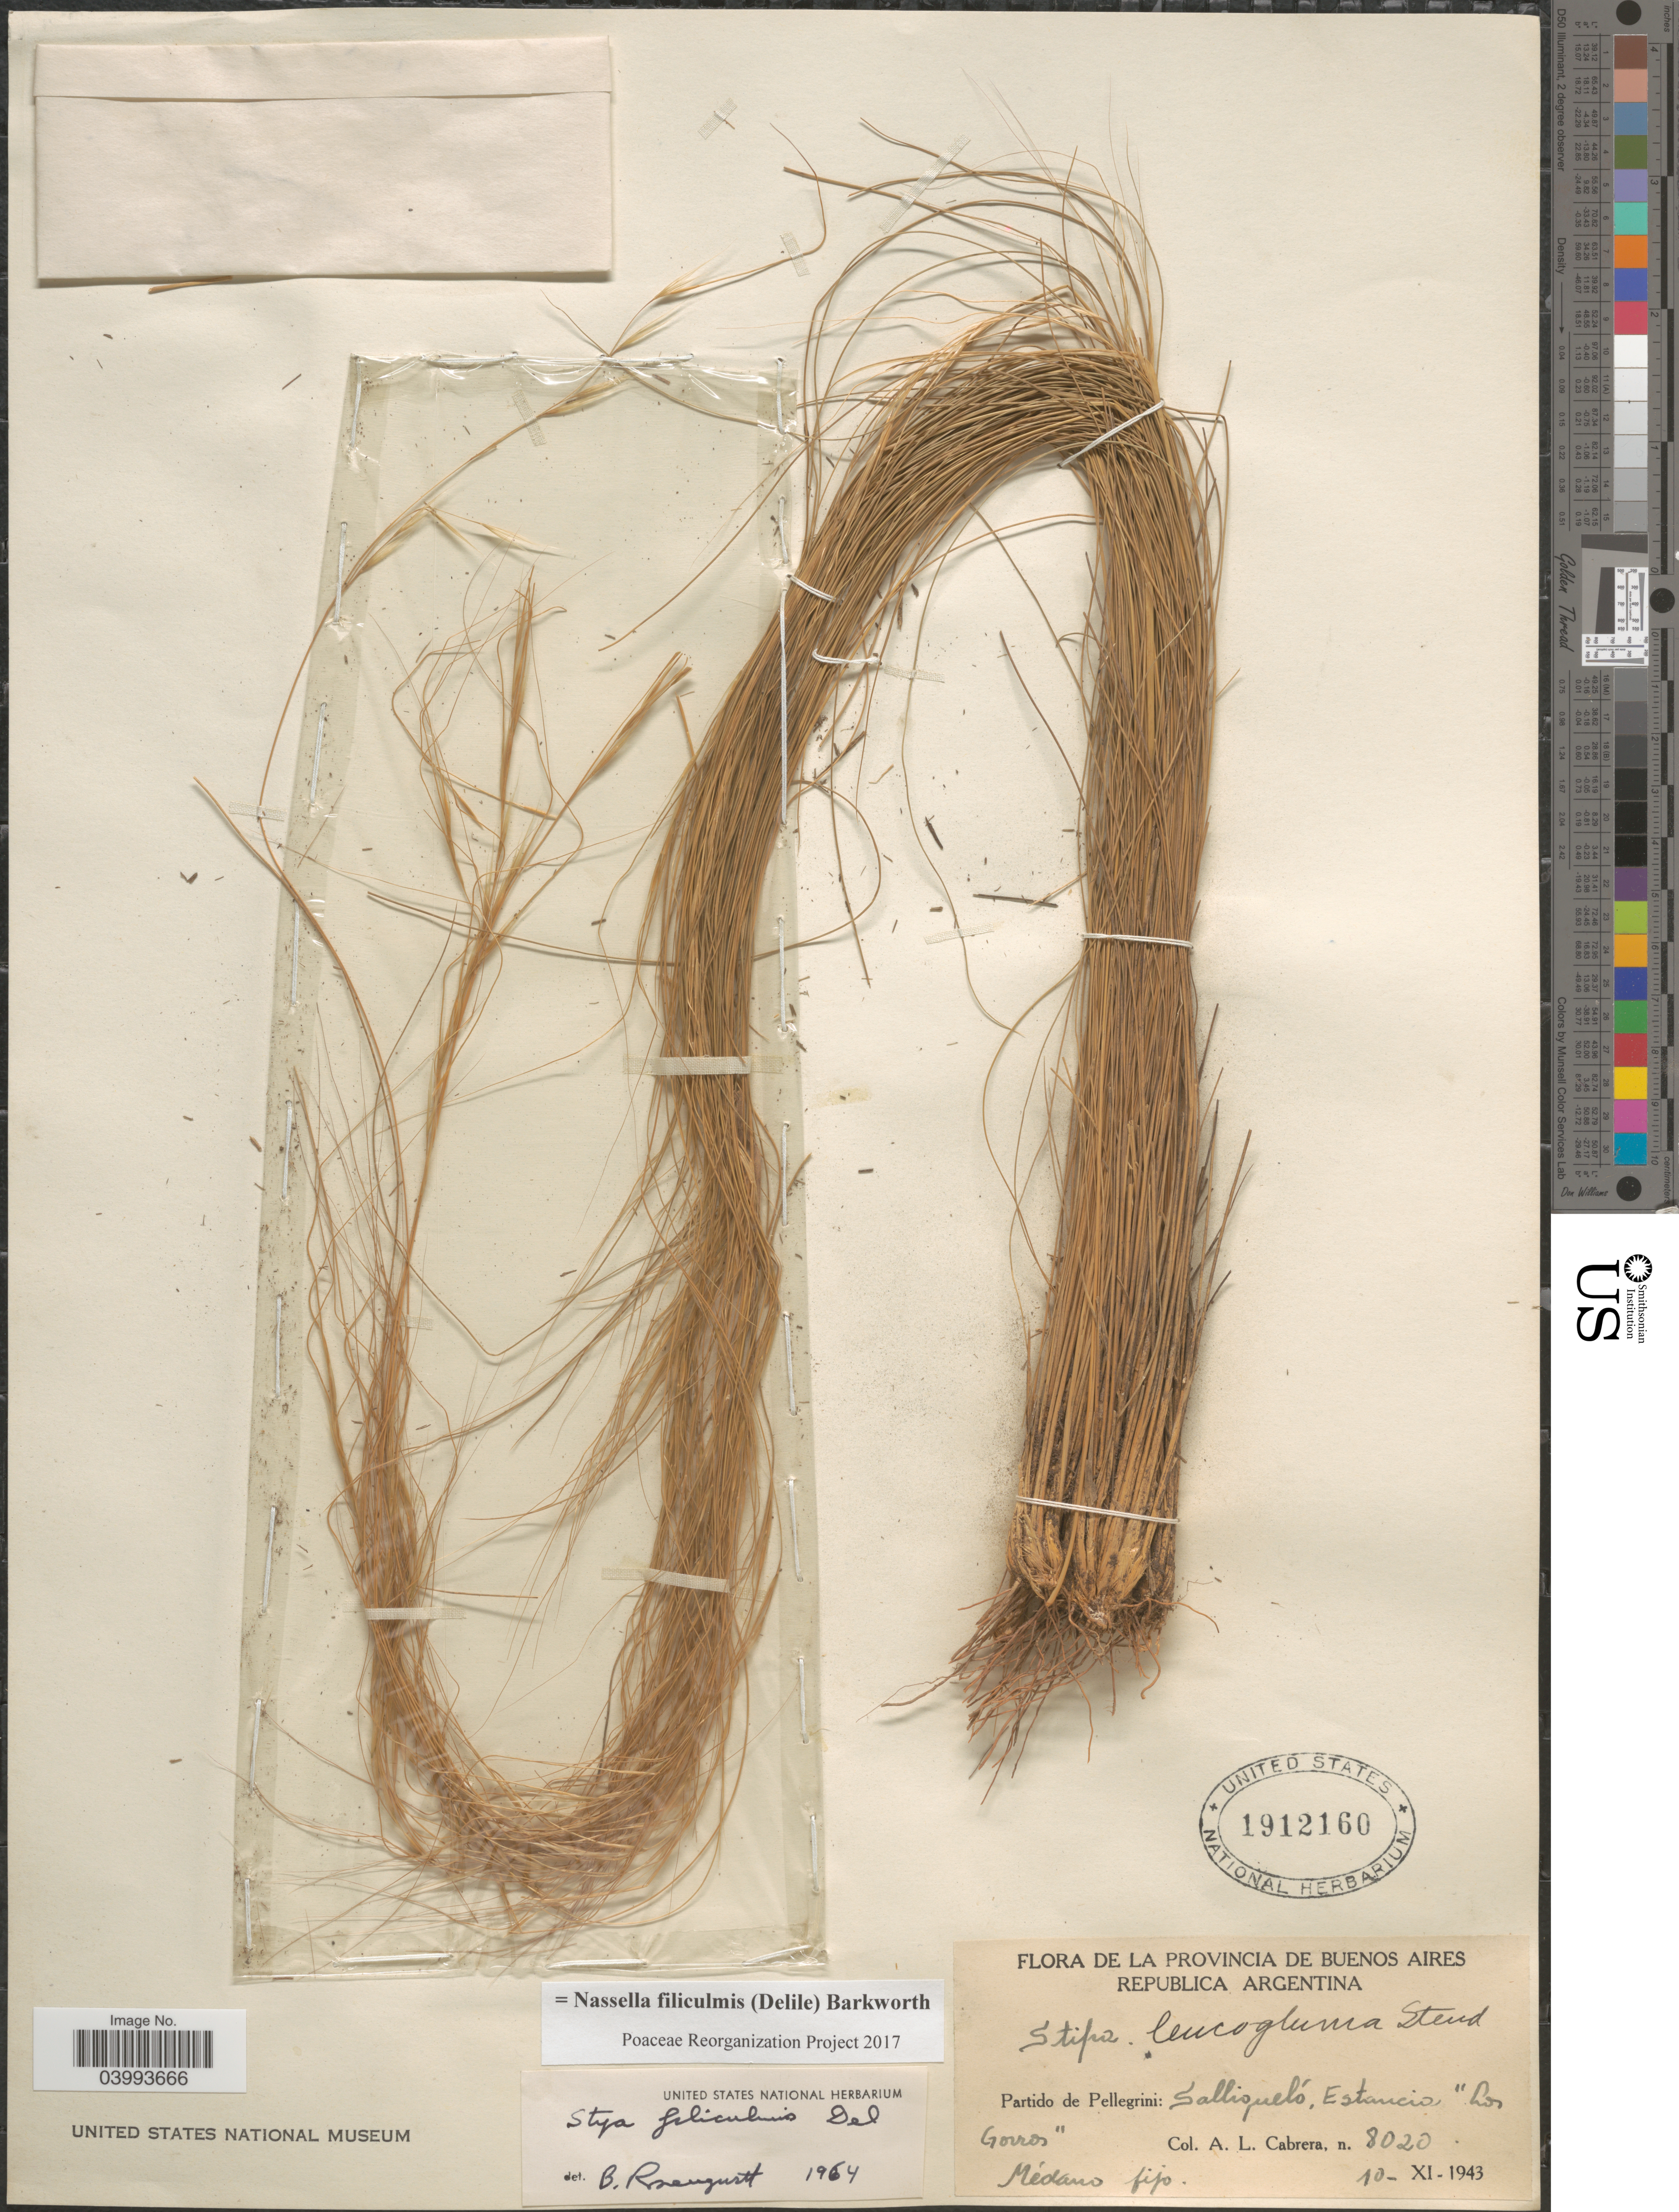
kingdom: Plantae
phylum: Tracheophyta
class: Liliopsida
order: Poales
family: Poaceae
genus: Nassella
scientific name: Nassella filiculmis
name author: (Delile) Barkworth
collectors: A. L. Cabrera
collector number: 8020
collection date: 1943-11-10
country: Argentina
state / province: Buenos Aires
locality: Partido de Pellegrini: Salliqueló, Estancia "Los Gorros".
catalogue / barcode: US 1912160